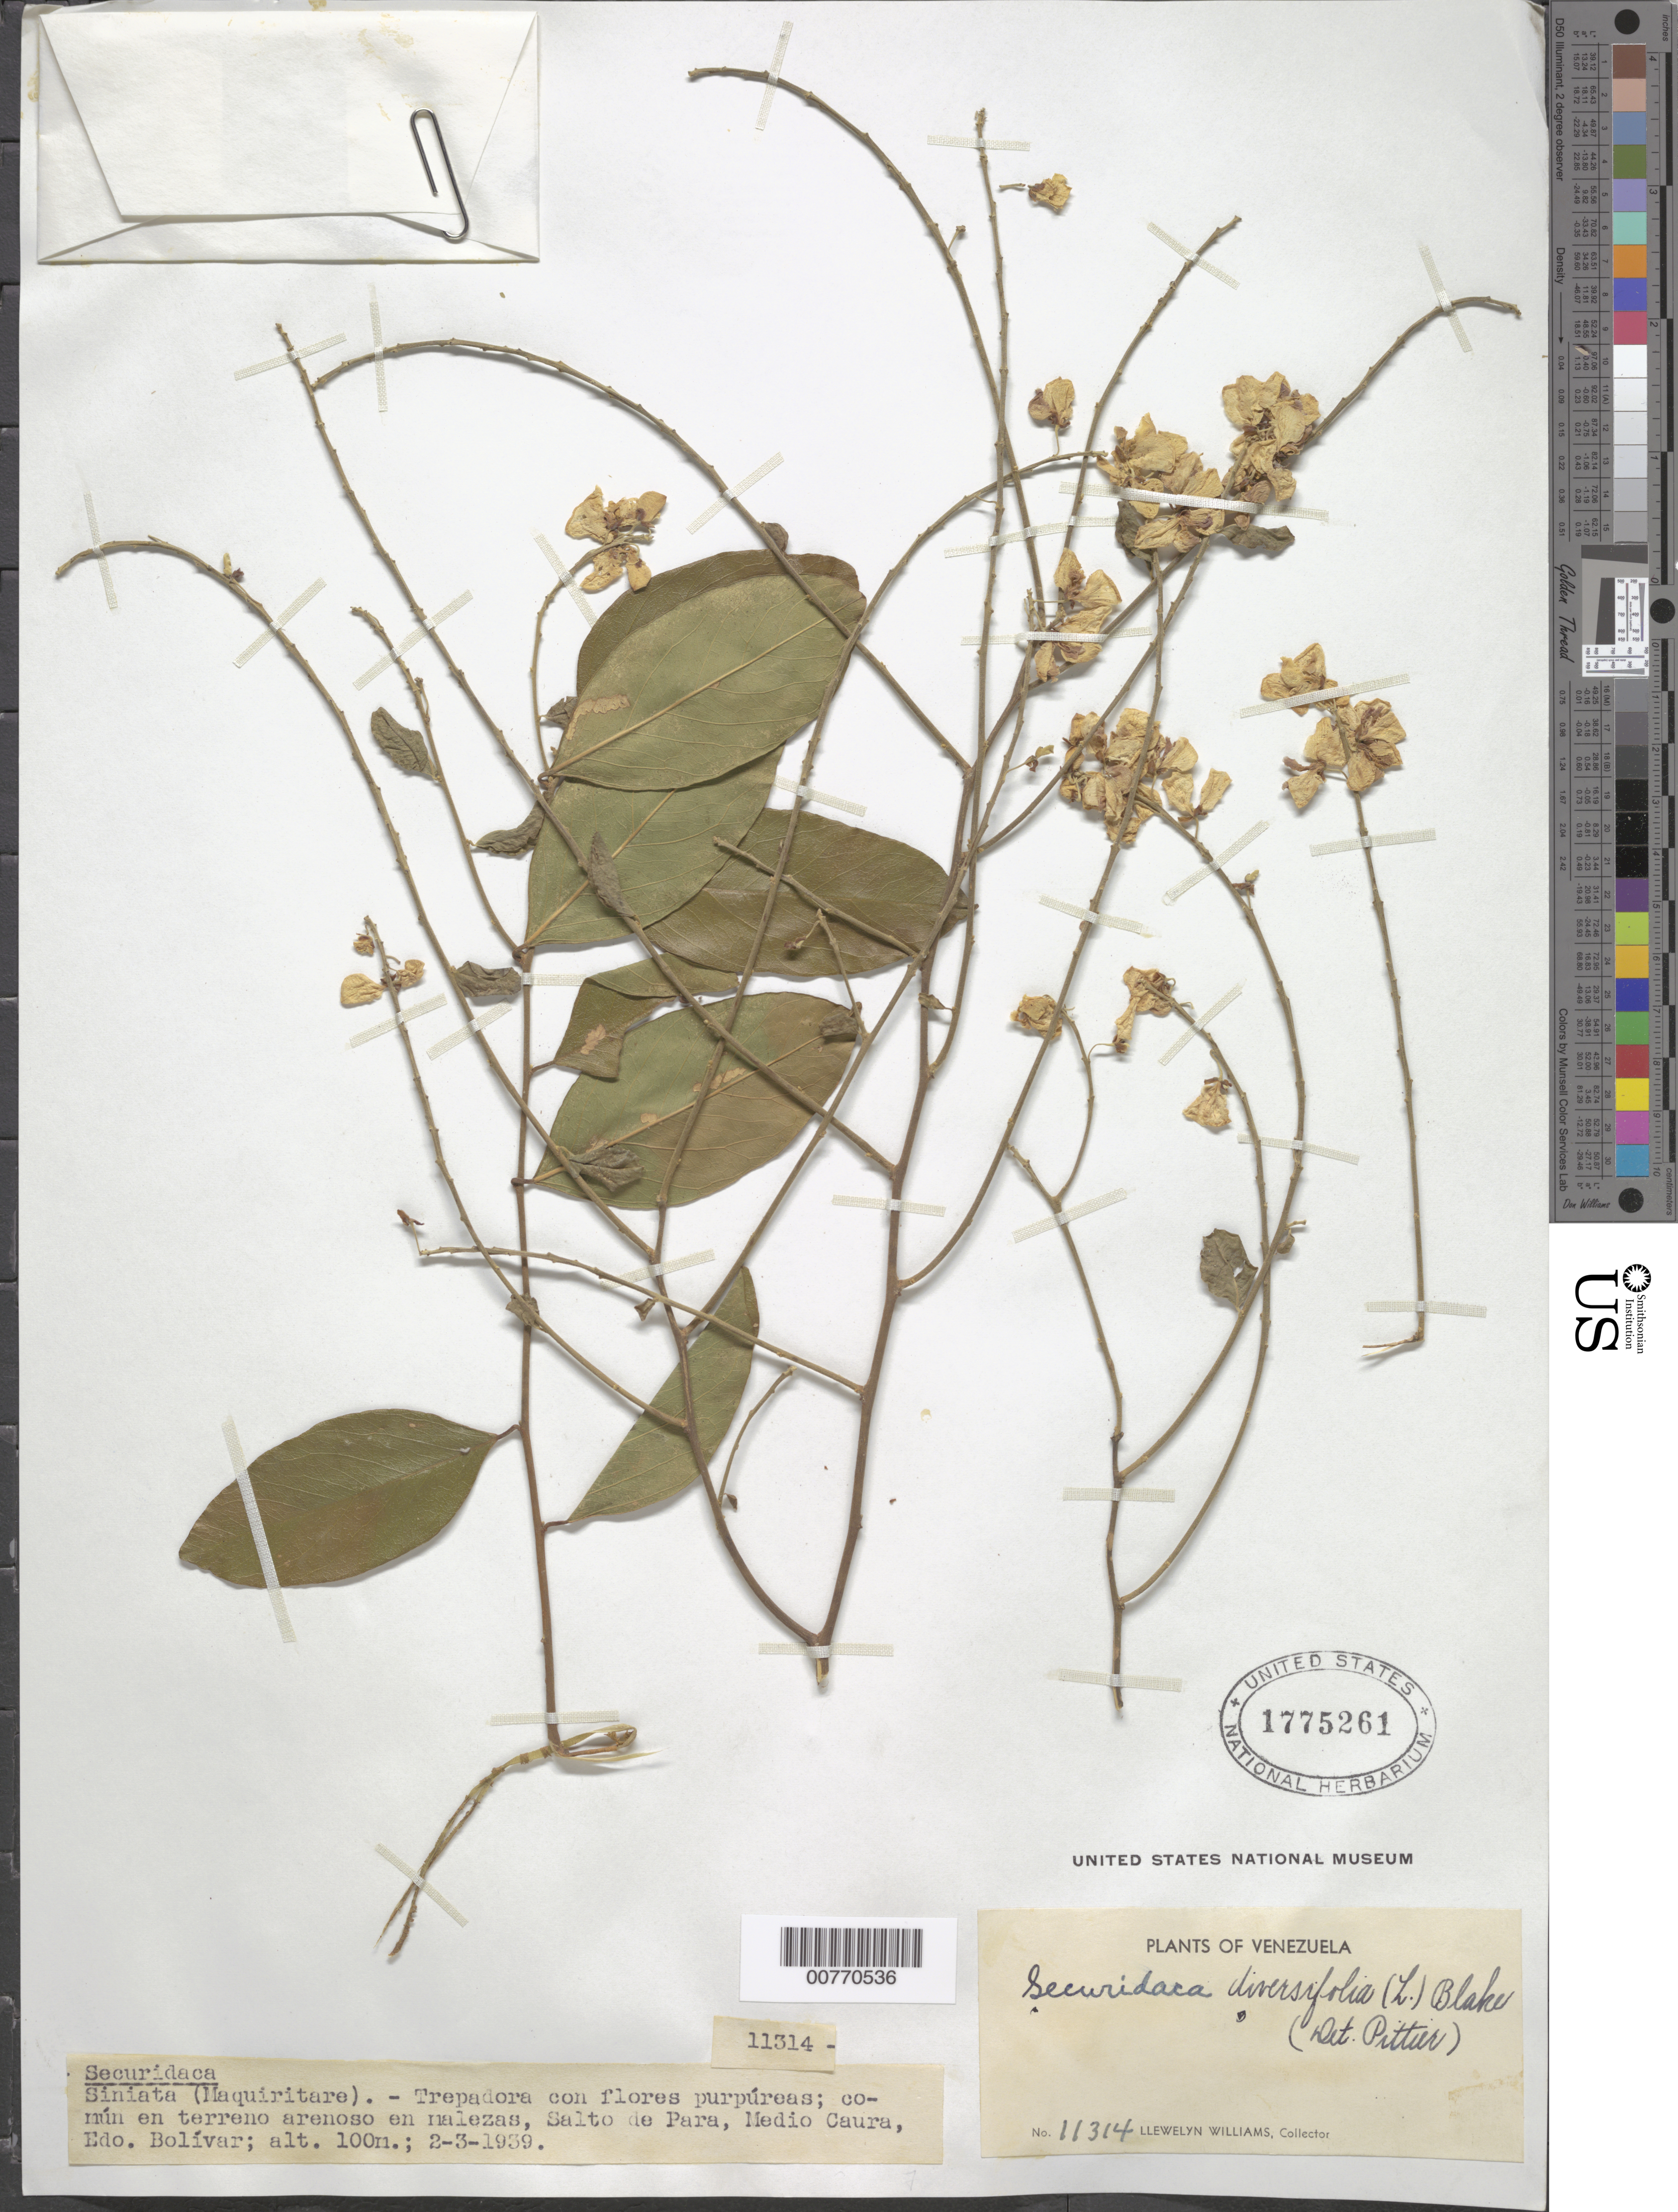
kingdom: Plantae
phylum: Tracheophyta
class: Magnoliopsida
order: Fabales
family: Polygalaceae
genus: Securidaca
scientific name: Securidaca diversifolia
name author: (L.) S.F. Blake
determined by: Pittier, Henri F.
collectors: Ll. Williams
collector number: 11314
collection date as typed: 2-Mar-39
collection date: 1939-03-02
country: Venezuela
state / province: Bolívar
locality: Salto de Para, Medio Caura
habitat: Terreno arenoso en malezas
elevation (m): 100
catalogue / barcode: US 1775261